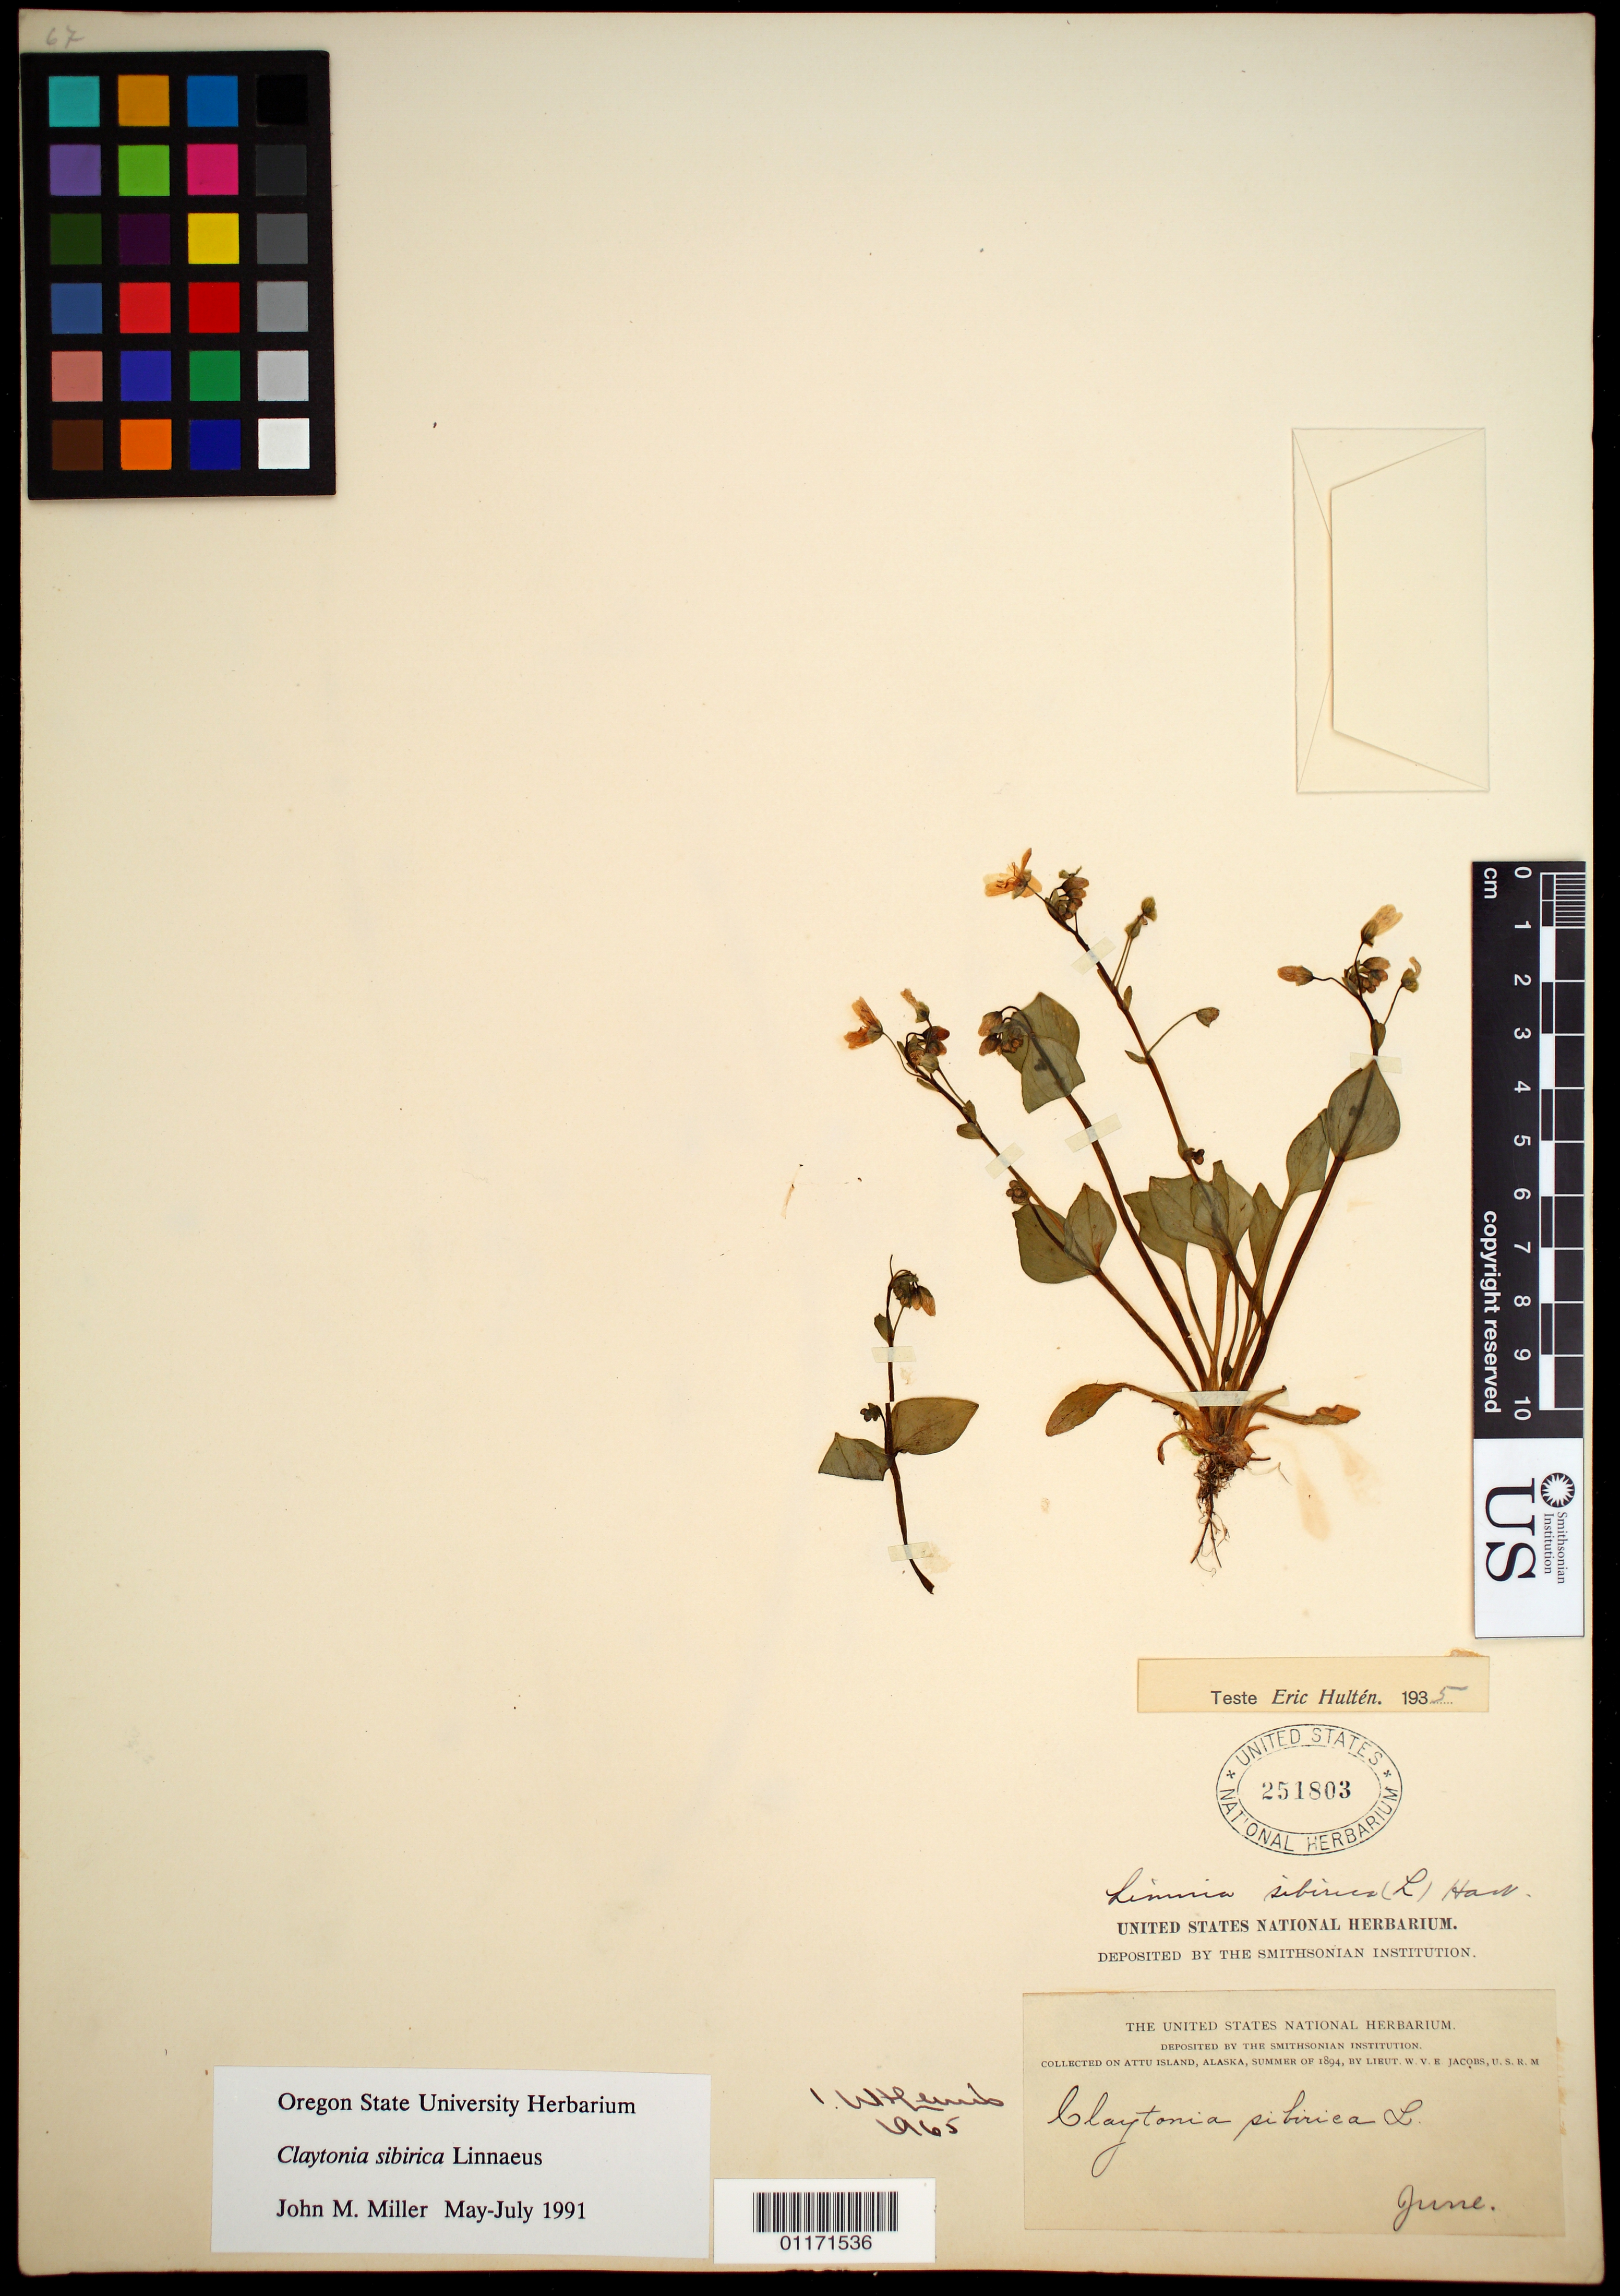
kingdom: Plantae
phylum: Tracheophyta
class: Magnoliopsida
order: Caryophyllales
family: Montiaceae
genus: Claytonia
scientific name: Claytonia sibirica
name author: L.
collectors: -. Jacob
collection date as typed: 1894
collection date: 1894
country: United States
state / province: Alaska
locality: Attu Island.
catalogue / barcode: US 251803